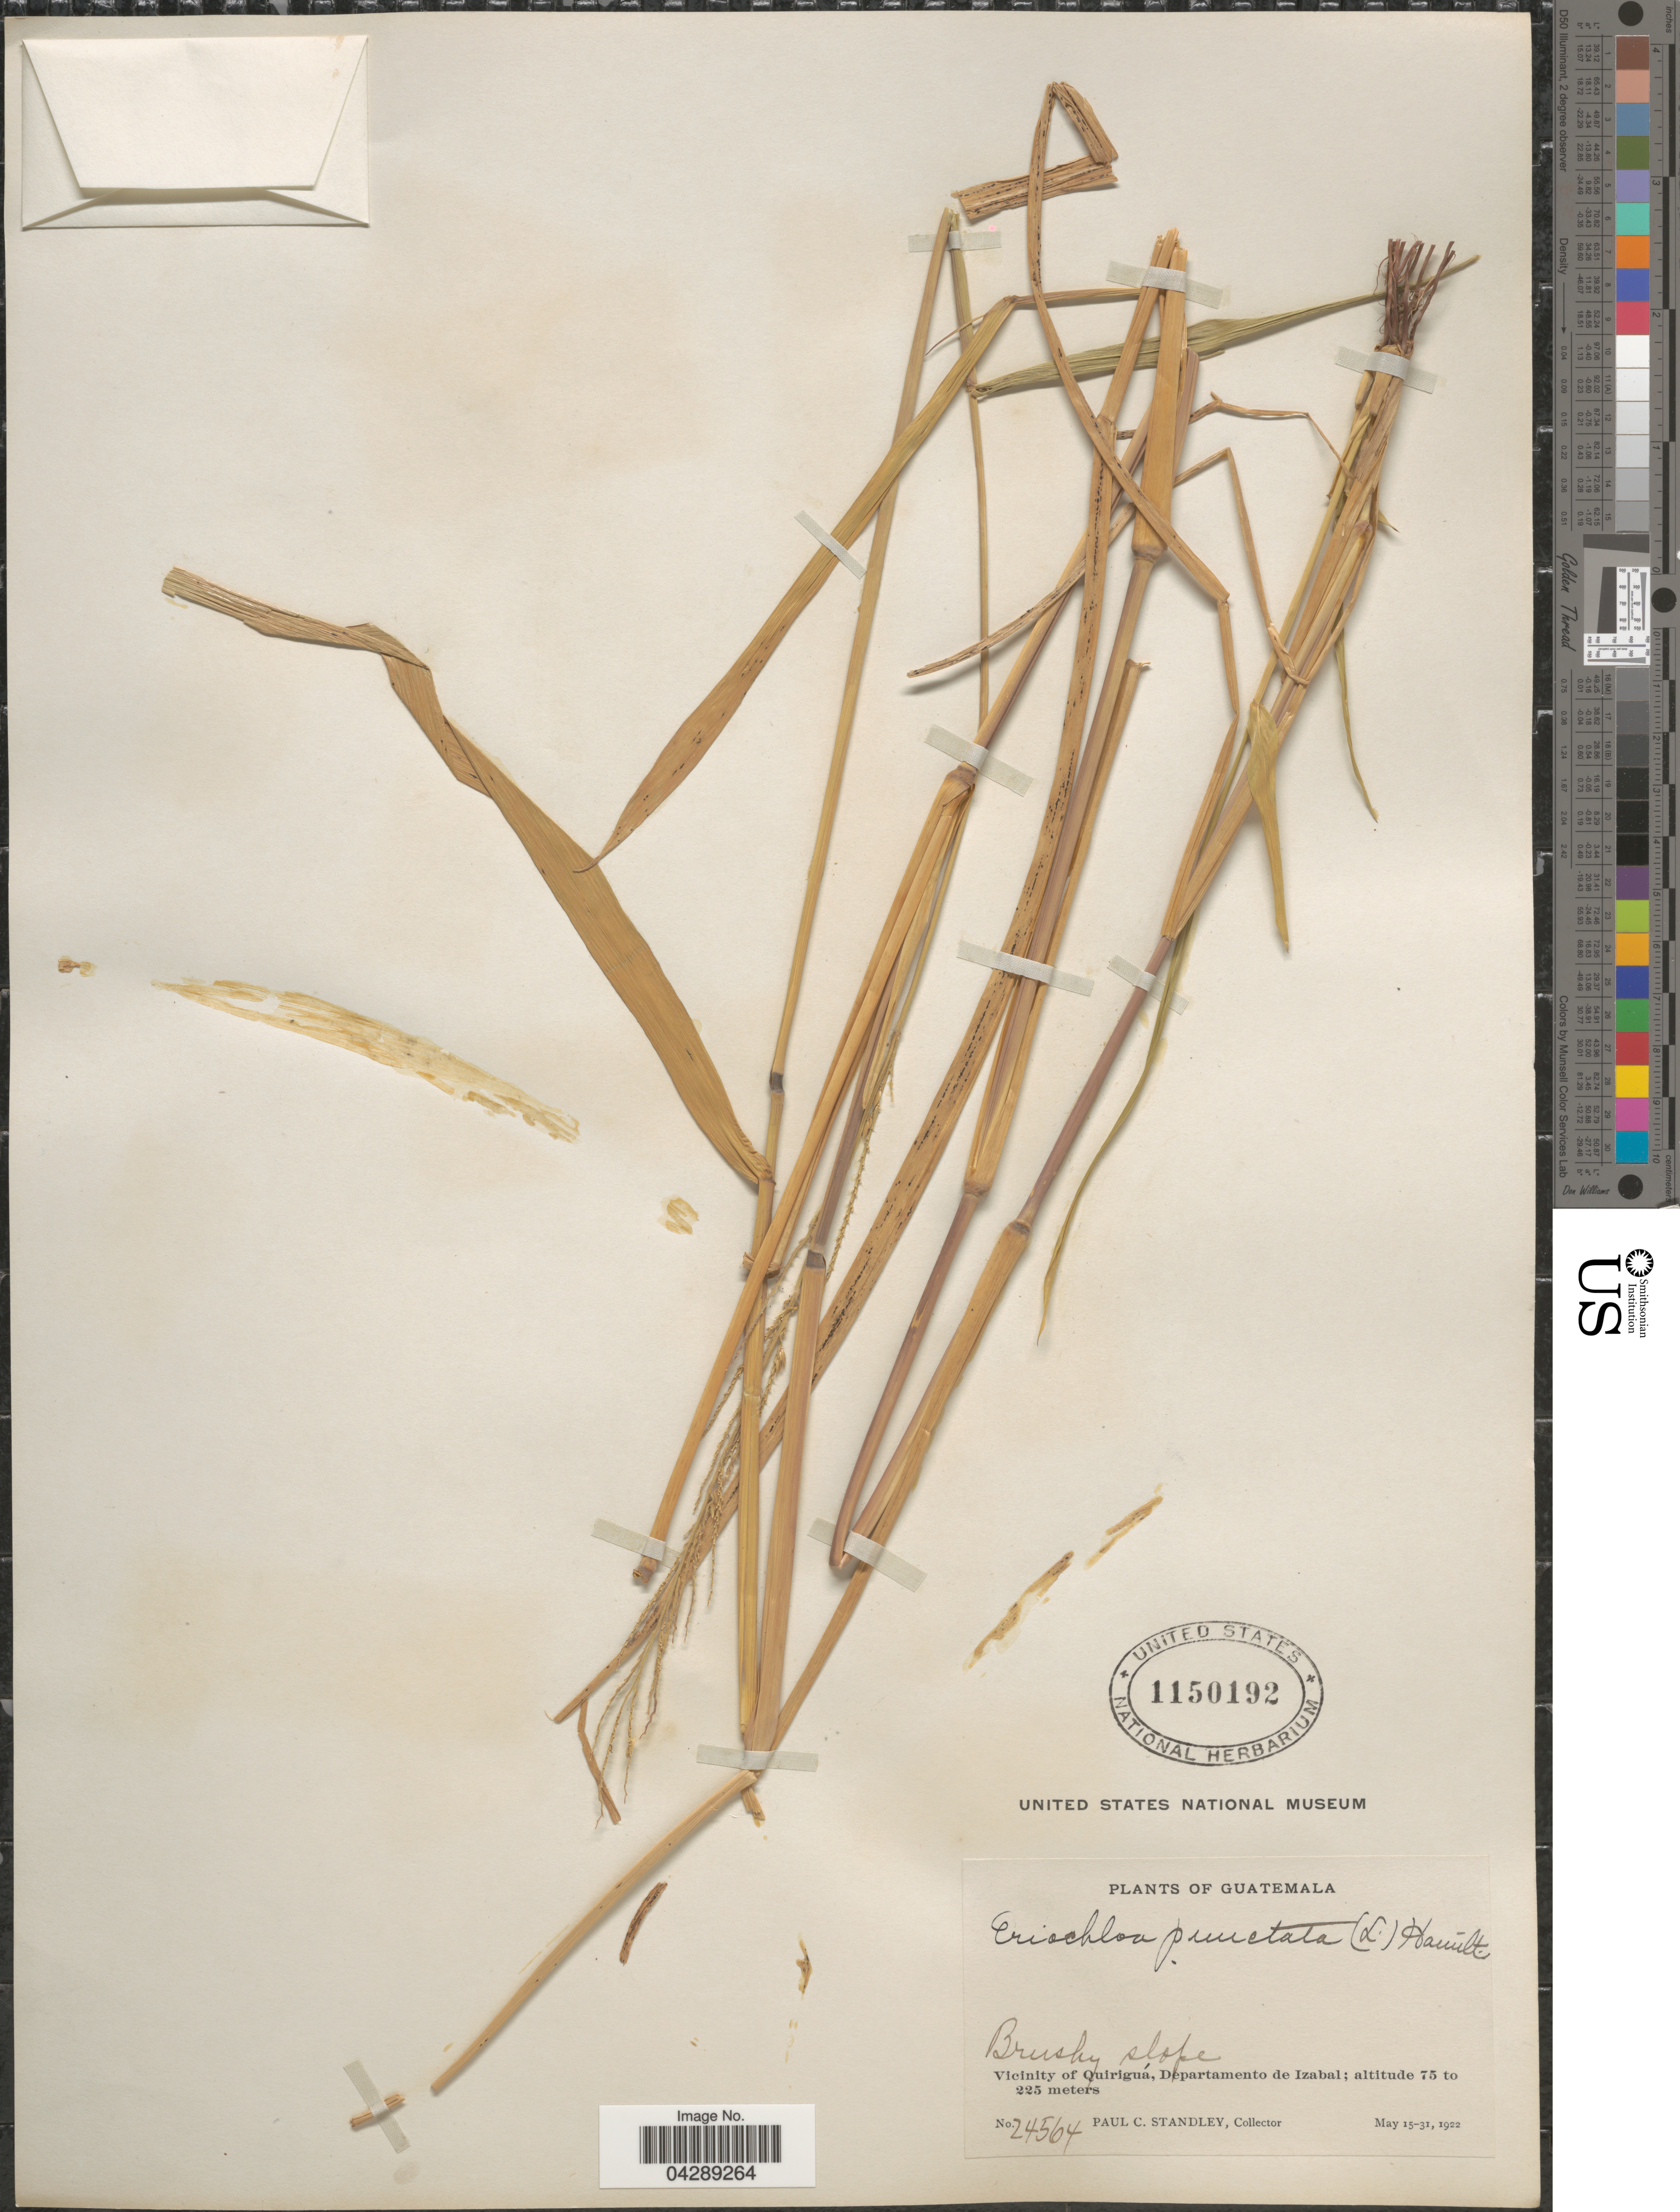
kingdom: Plantae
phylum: Tracheophyta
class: Liliopsida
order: Poales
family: Poaceae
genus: Eriochloa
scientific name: Eriochloa punctata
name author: (L.) Desv. ex Ham.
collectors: P. C. Standley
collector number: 24564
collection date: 1922-05-15/1922-05-31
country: Guatemala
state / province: Izabal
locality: Vicinity of Quiriguá, Departamento de Izabal.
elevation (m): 75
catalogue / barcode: US 1150192